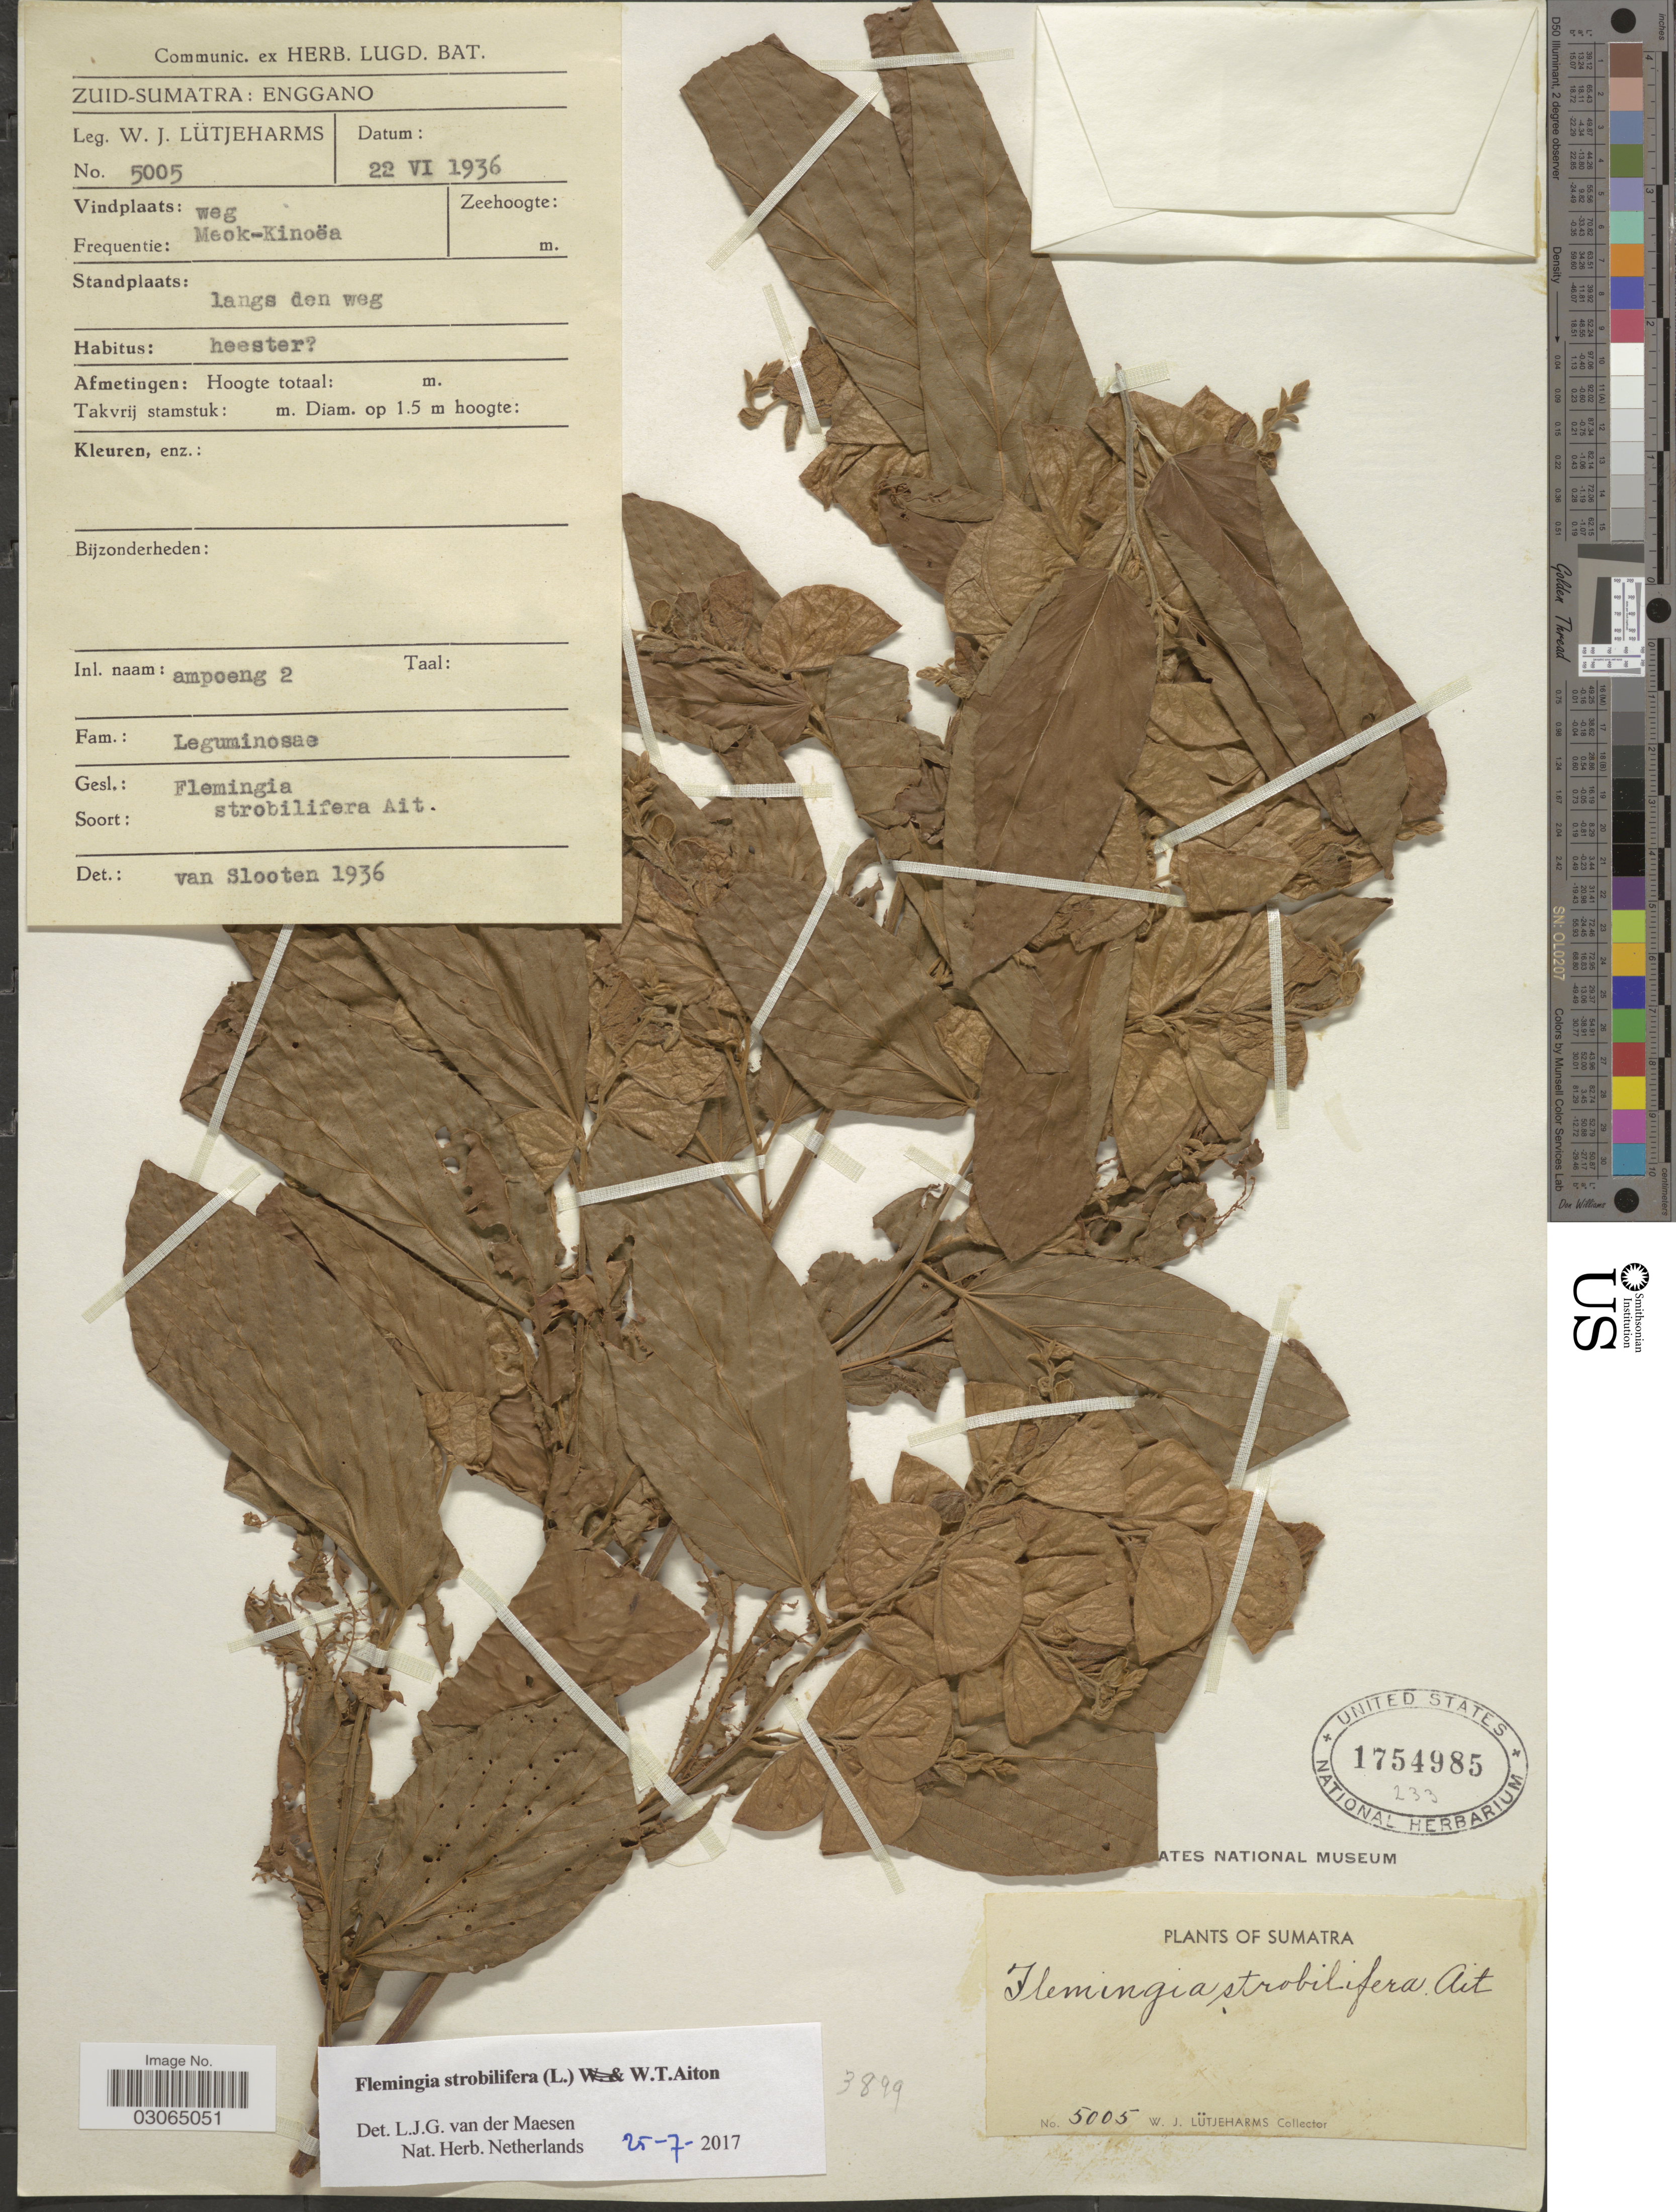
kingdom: Plantae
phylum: Tracheophyta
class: Magnoliopsida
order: Fabales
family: Fabaceae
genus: Flemingia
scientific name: Flemingia strobilifera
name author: (L.) W.T. Aiton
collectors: W. Lütjeharms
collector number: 5005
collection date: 1936-06-22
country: Indonesia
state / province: Sumatra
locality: Zuid-Sumatra: Enggano. Weg Meok-Kinoëa. Langs den weg.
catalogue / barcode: US 1754985